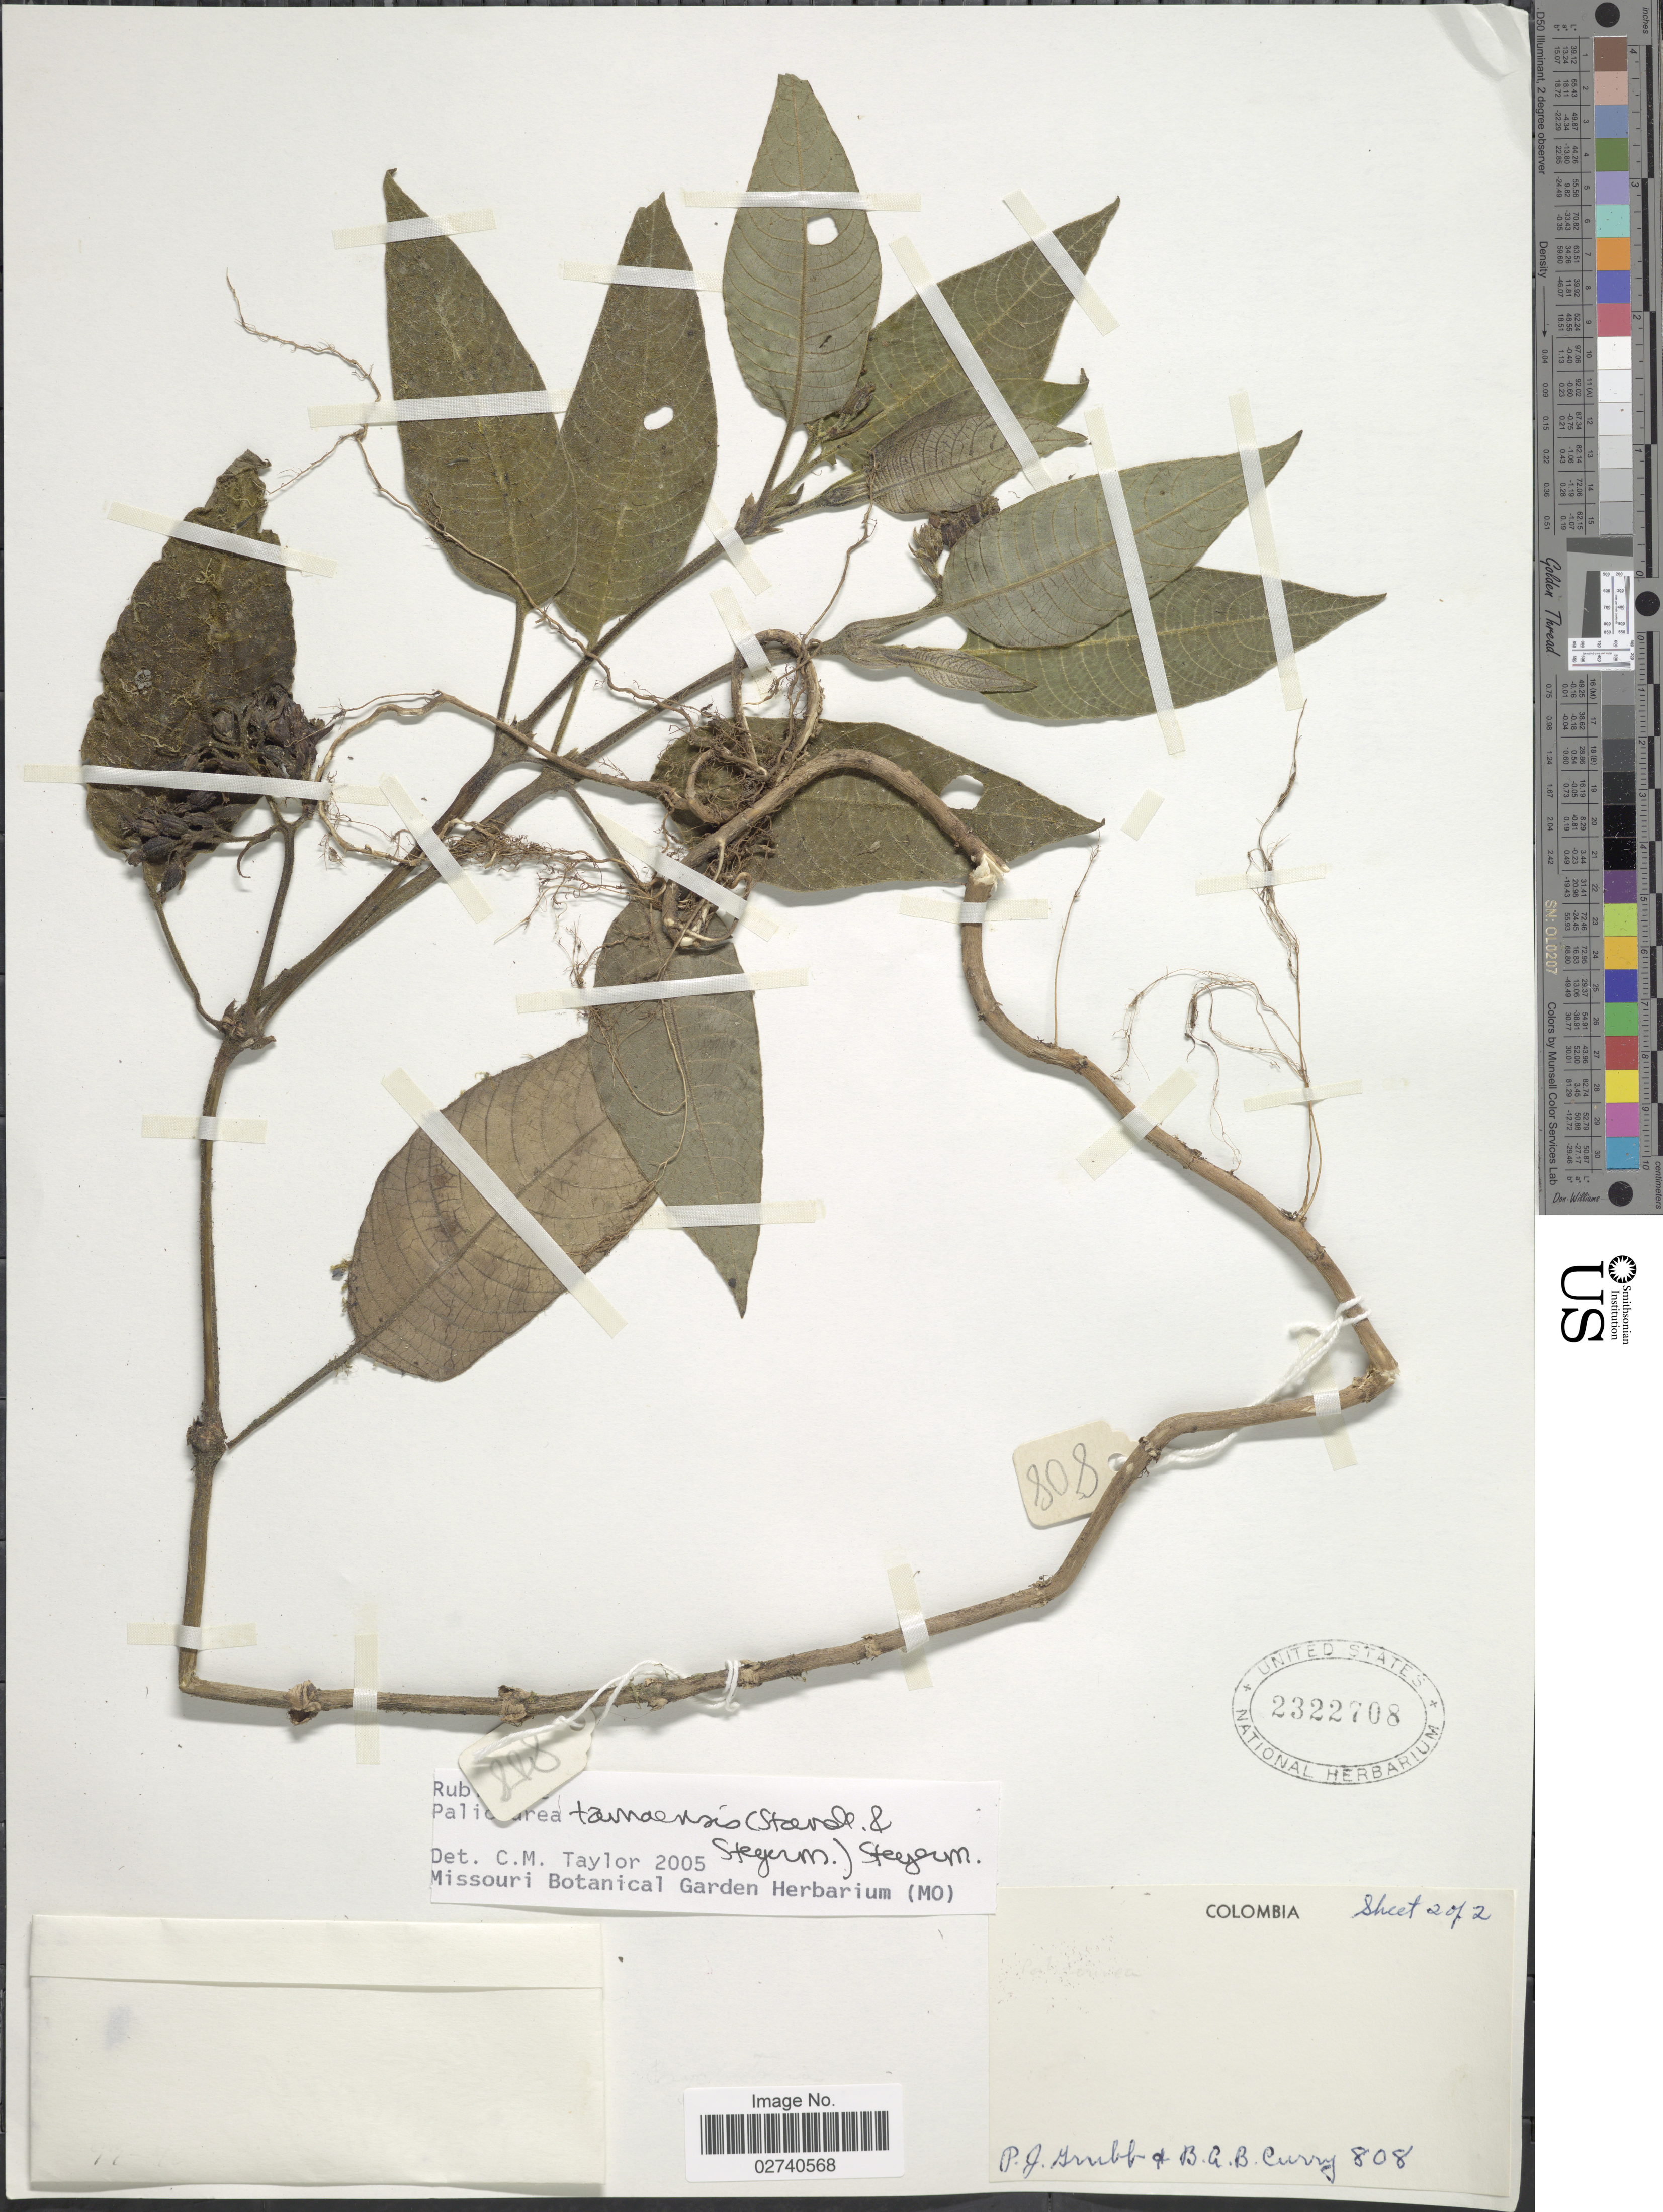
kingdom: Plantae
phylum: Tracheophyta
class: Magnoliopsida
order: Gentianales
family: Rubiaceae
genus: Palicourea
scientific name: Palicourea tamaensis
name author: (Standl. & Steyerm.) Steyerm.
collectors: P. J. Grubb & B. A. B. Curry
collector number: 808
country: Colombia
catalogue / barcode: US 2322708